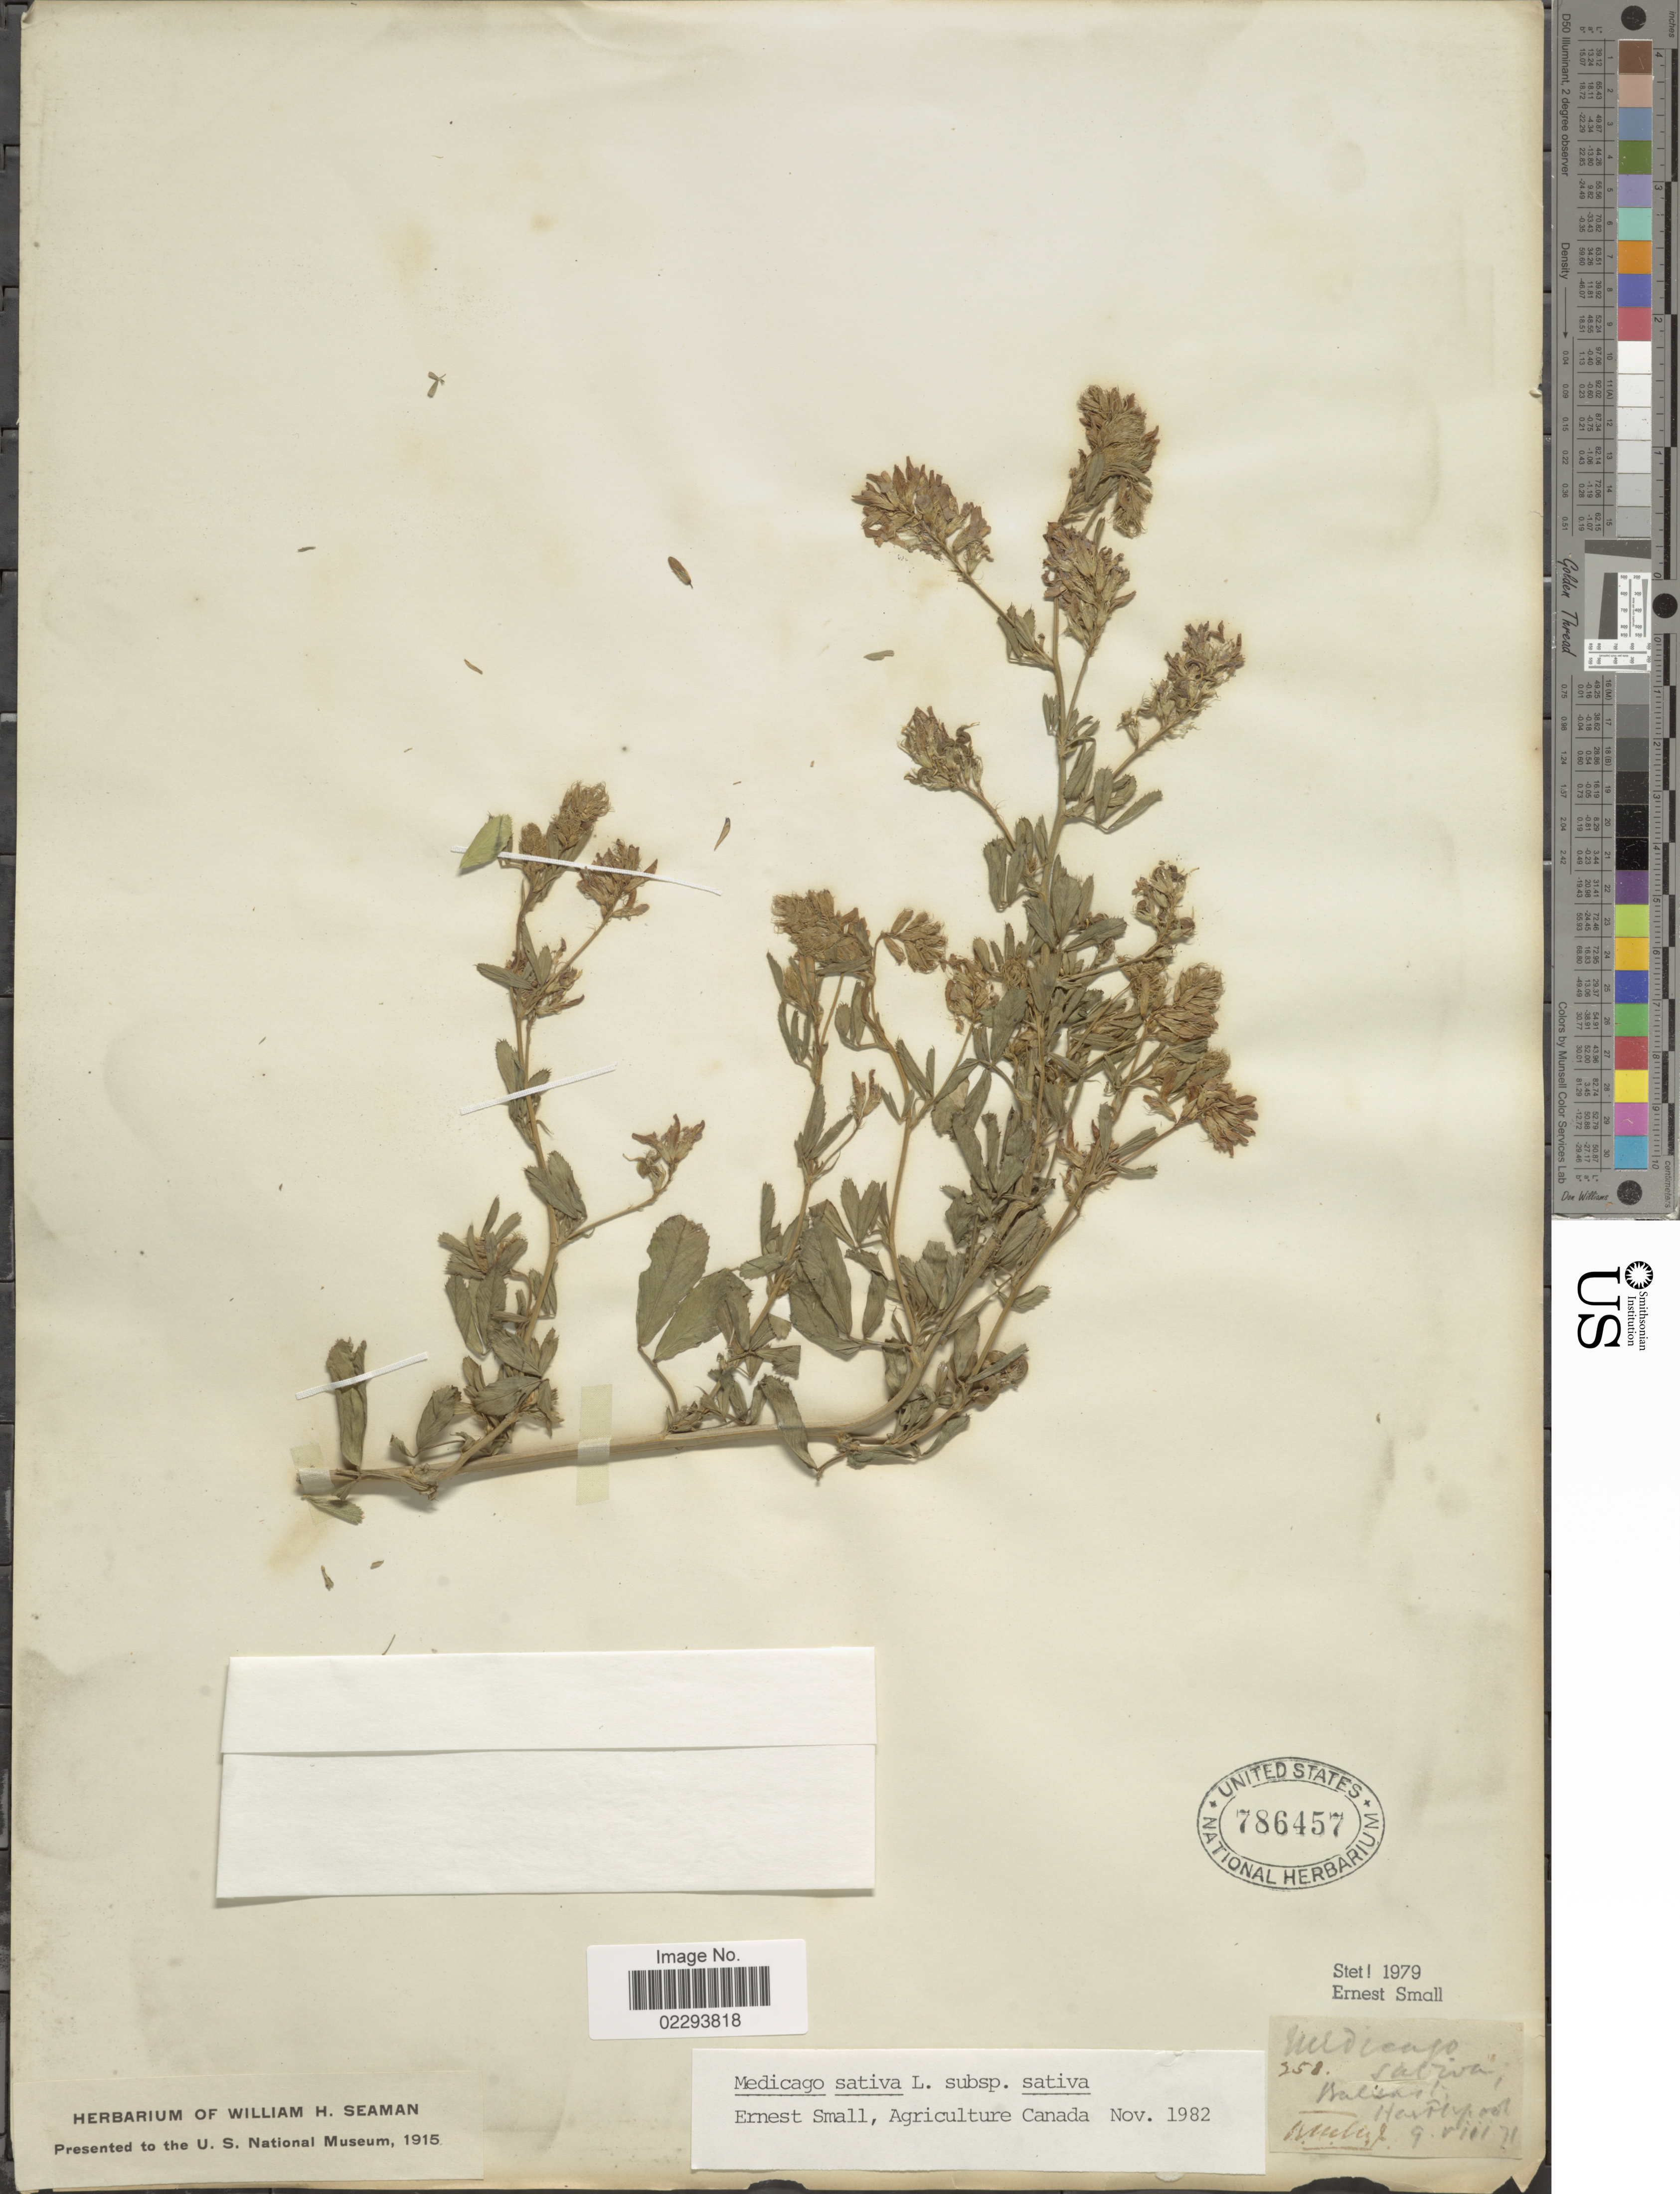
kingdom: Plantae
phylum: Tracheophyta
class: Magnoliopsida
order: Fabales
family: Fabaceae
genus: Medicago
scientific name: Medicago sativa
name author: L.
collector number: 258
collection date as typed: Transcribed d/m/y: 9/8/71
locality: Bal[illegible text]. [illegible text]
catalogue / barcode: US 786457